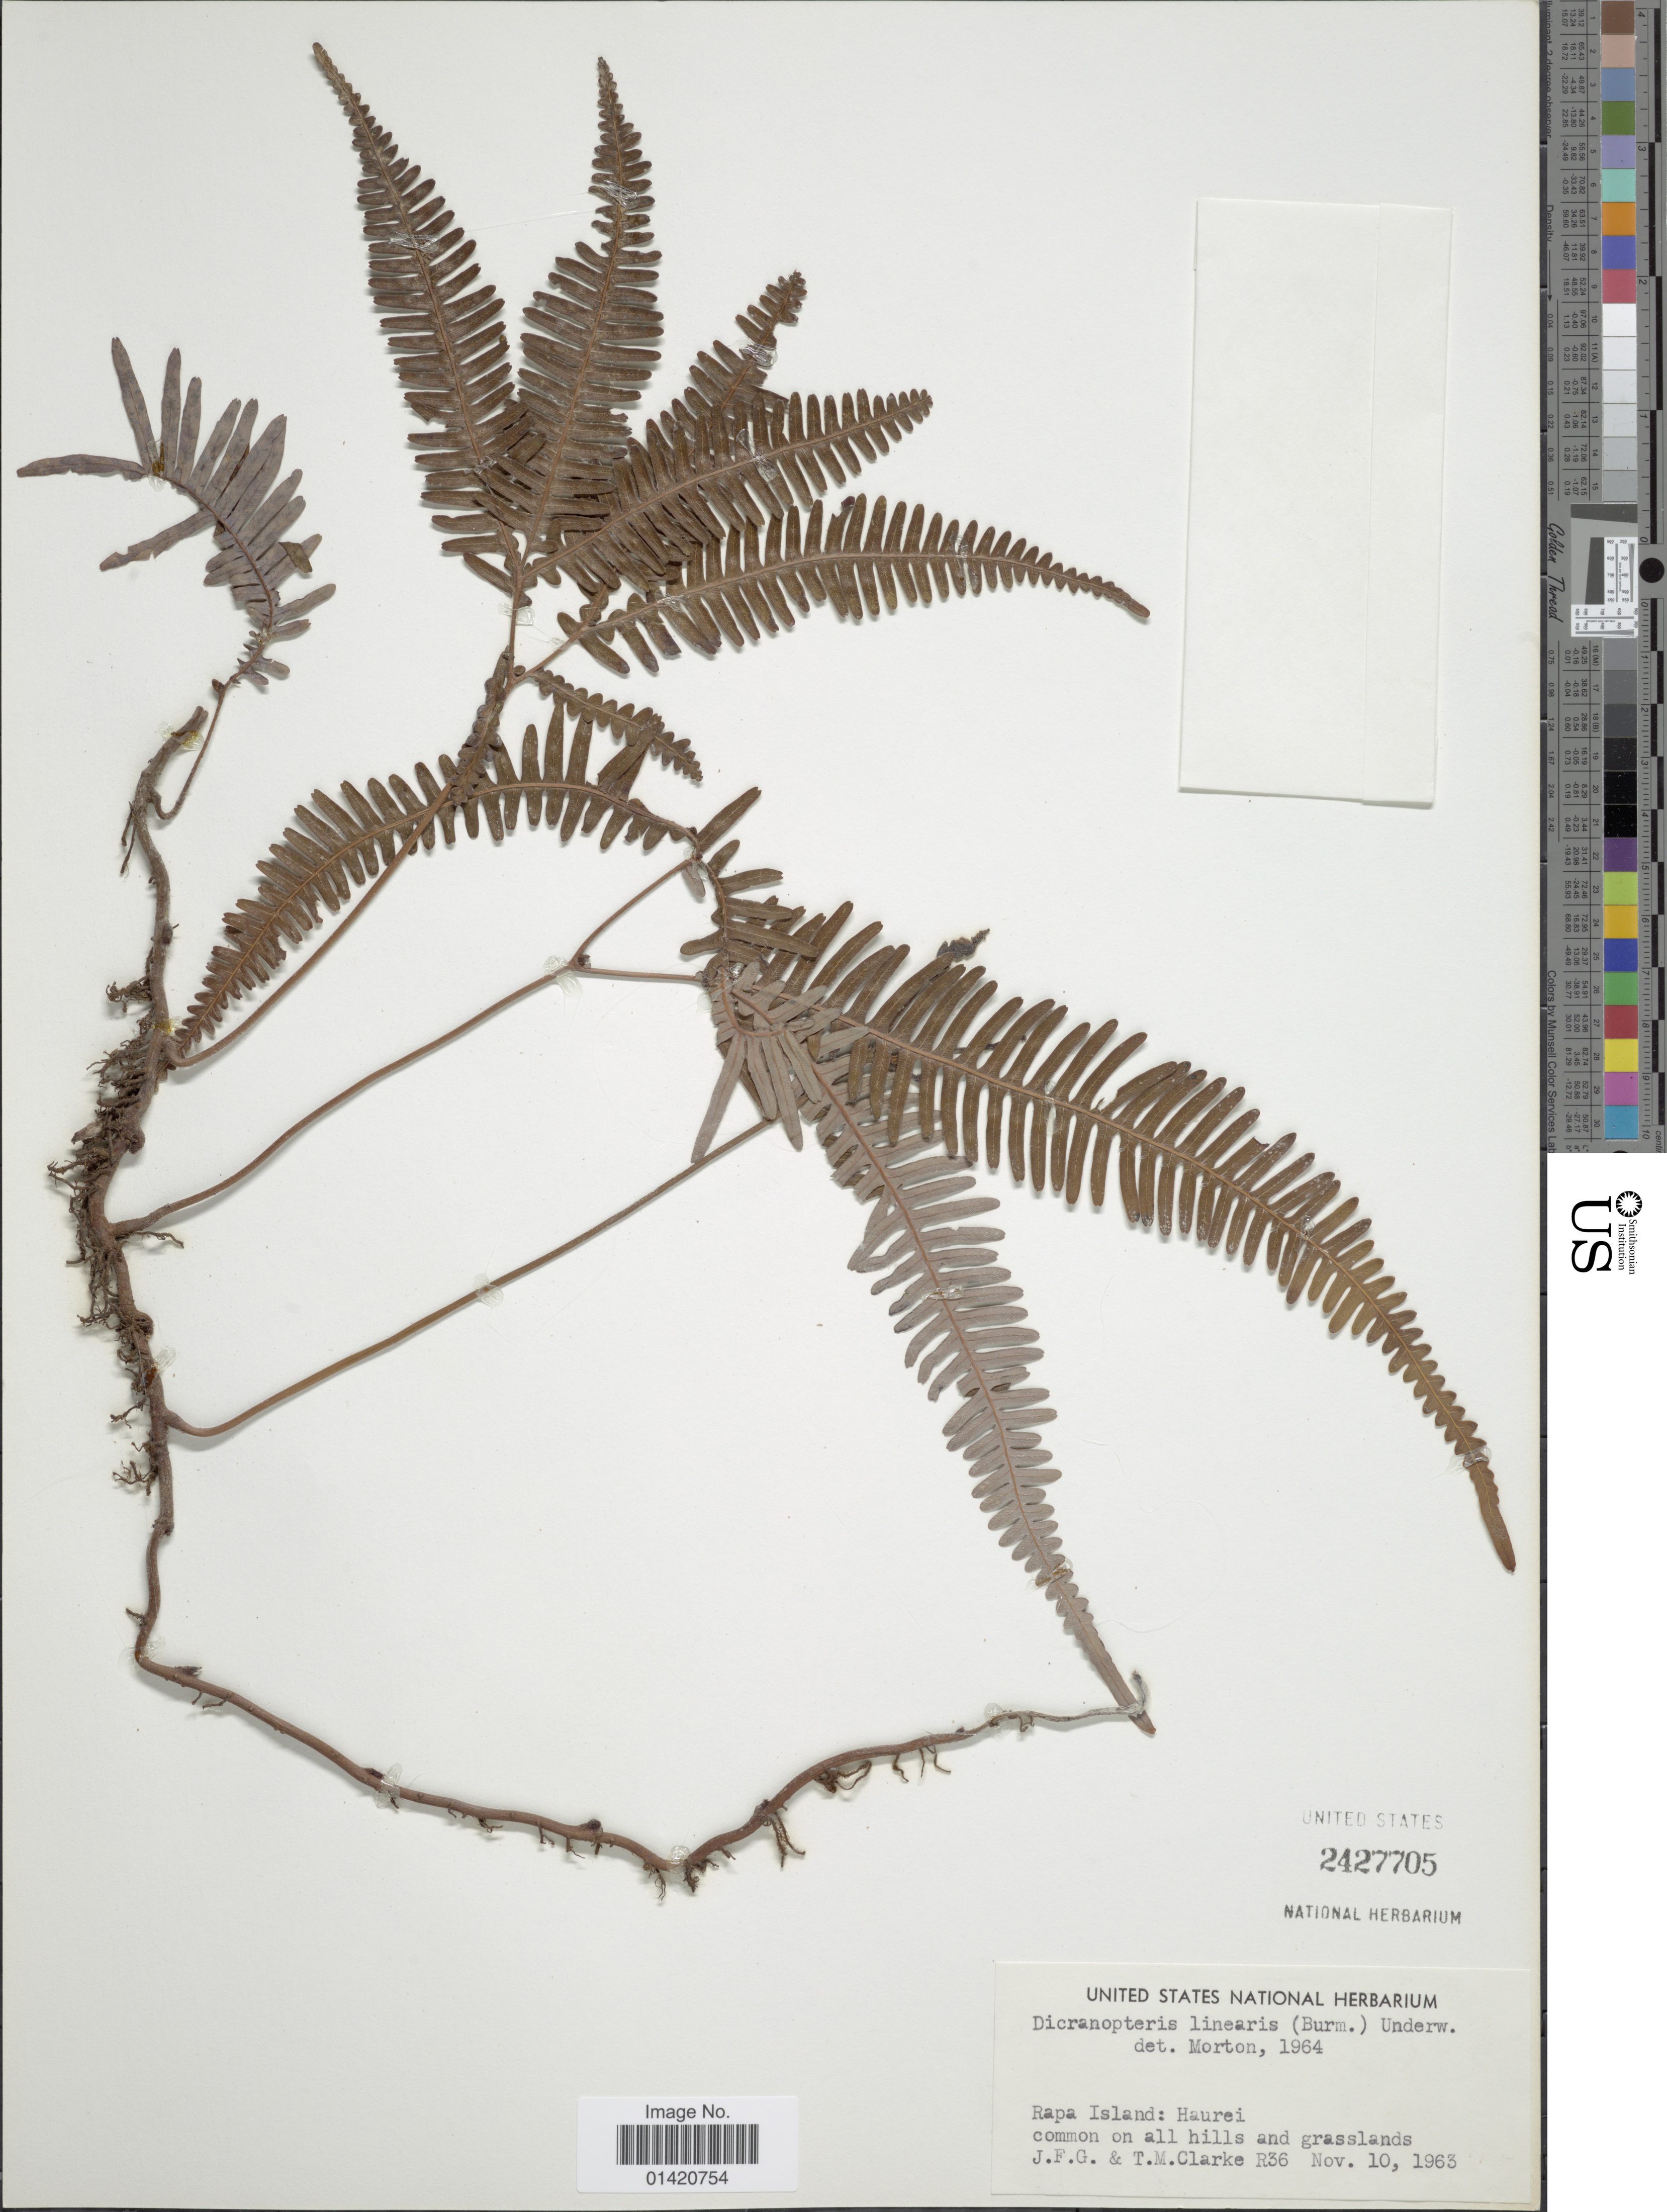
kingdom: Plantae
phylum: Tracheophyta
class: Polypodiopsida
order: Gleicheniales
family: Gleicheniaceae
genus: Dicranopteris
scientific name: Dicranopteris linearis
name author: (Burm. f.) Underw.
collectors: J. F. Clarke & T. M. Clarke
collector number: R36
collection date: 1963-11-10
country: French Polynesia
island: Rapa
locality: Rapa Island: BHuarei common on all hills and grasslands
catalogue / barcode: US 2427705